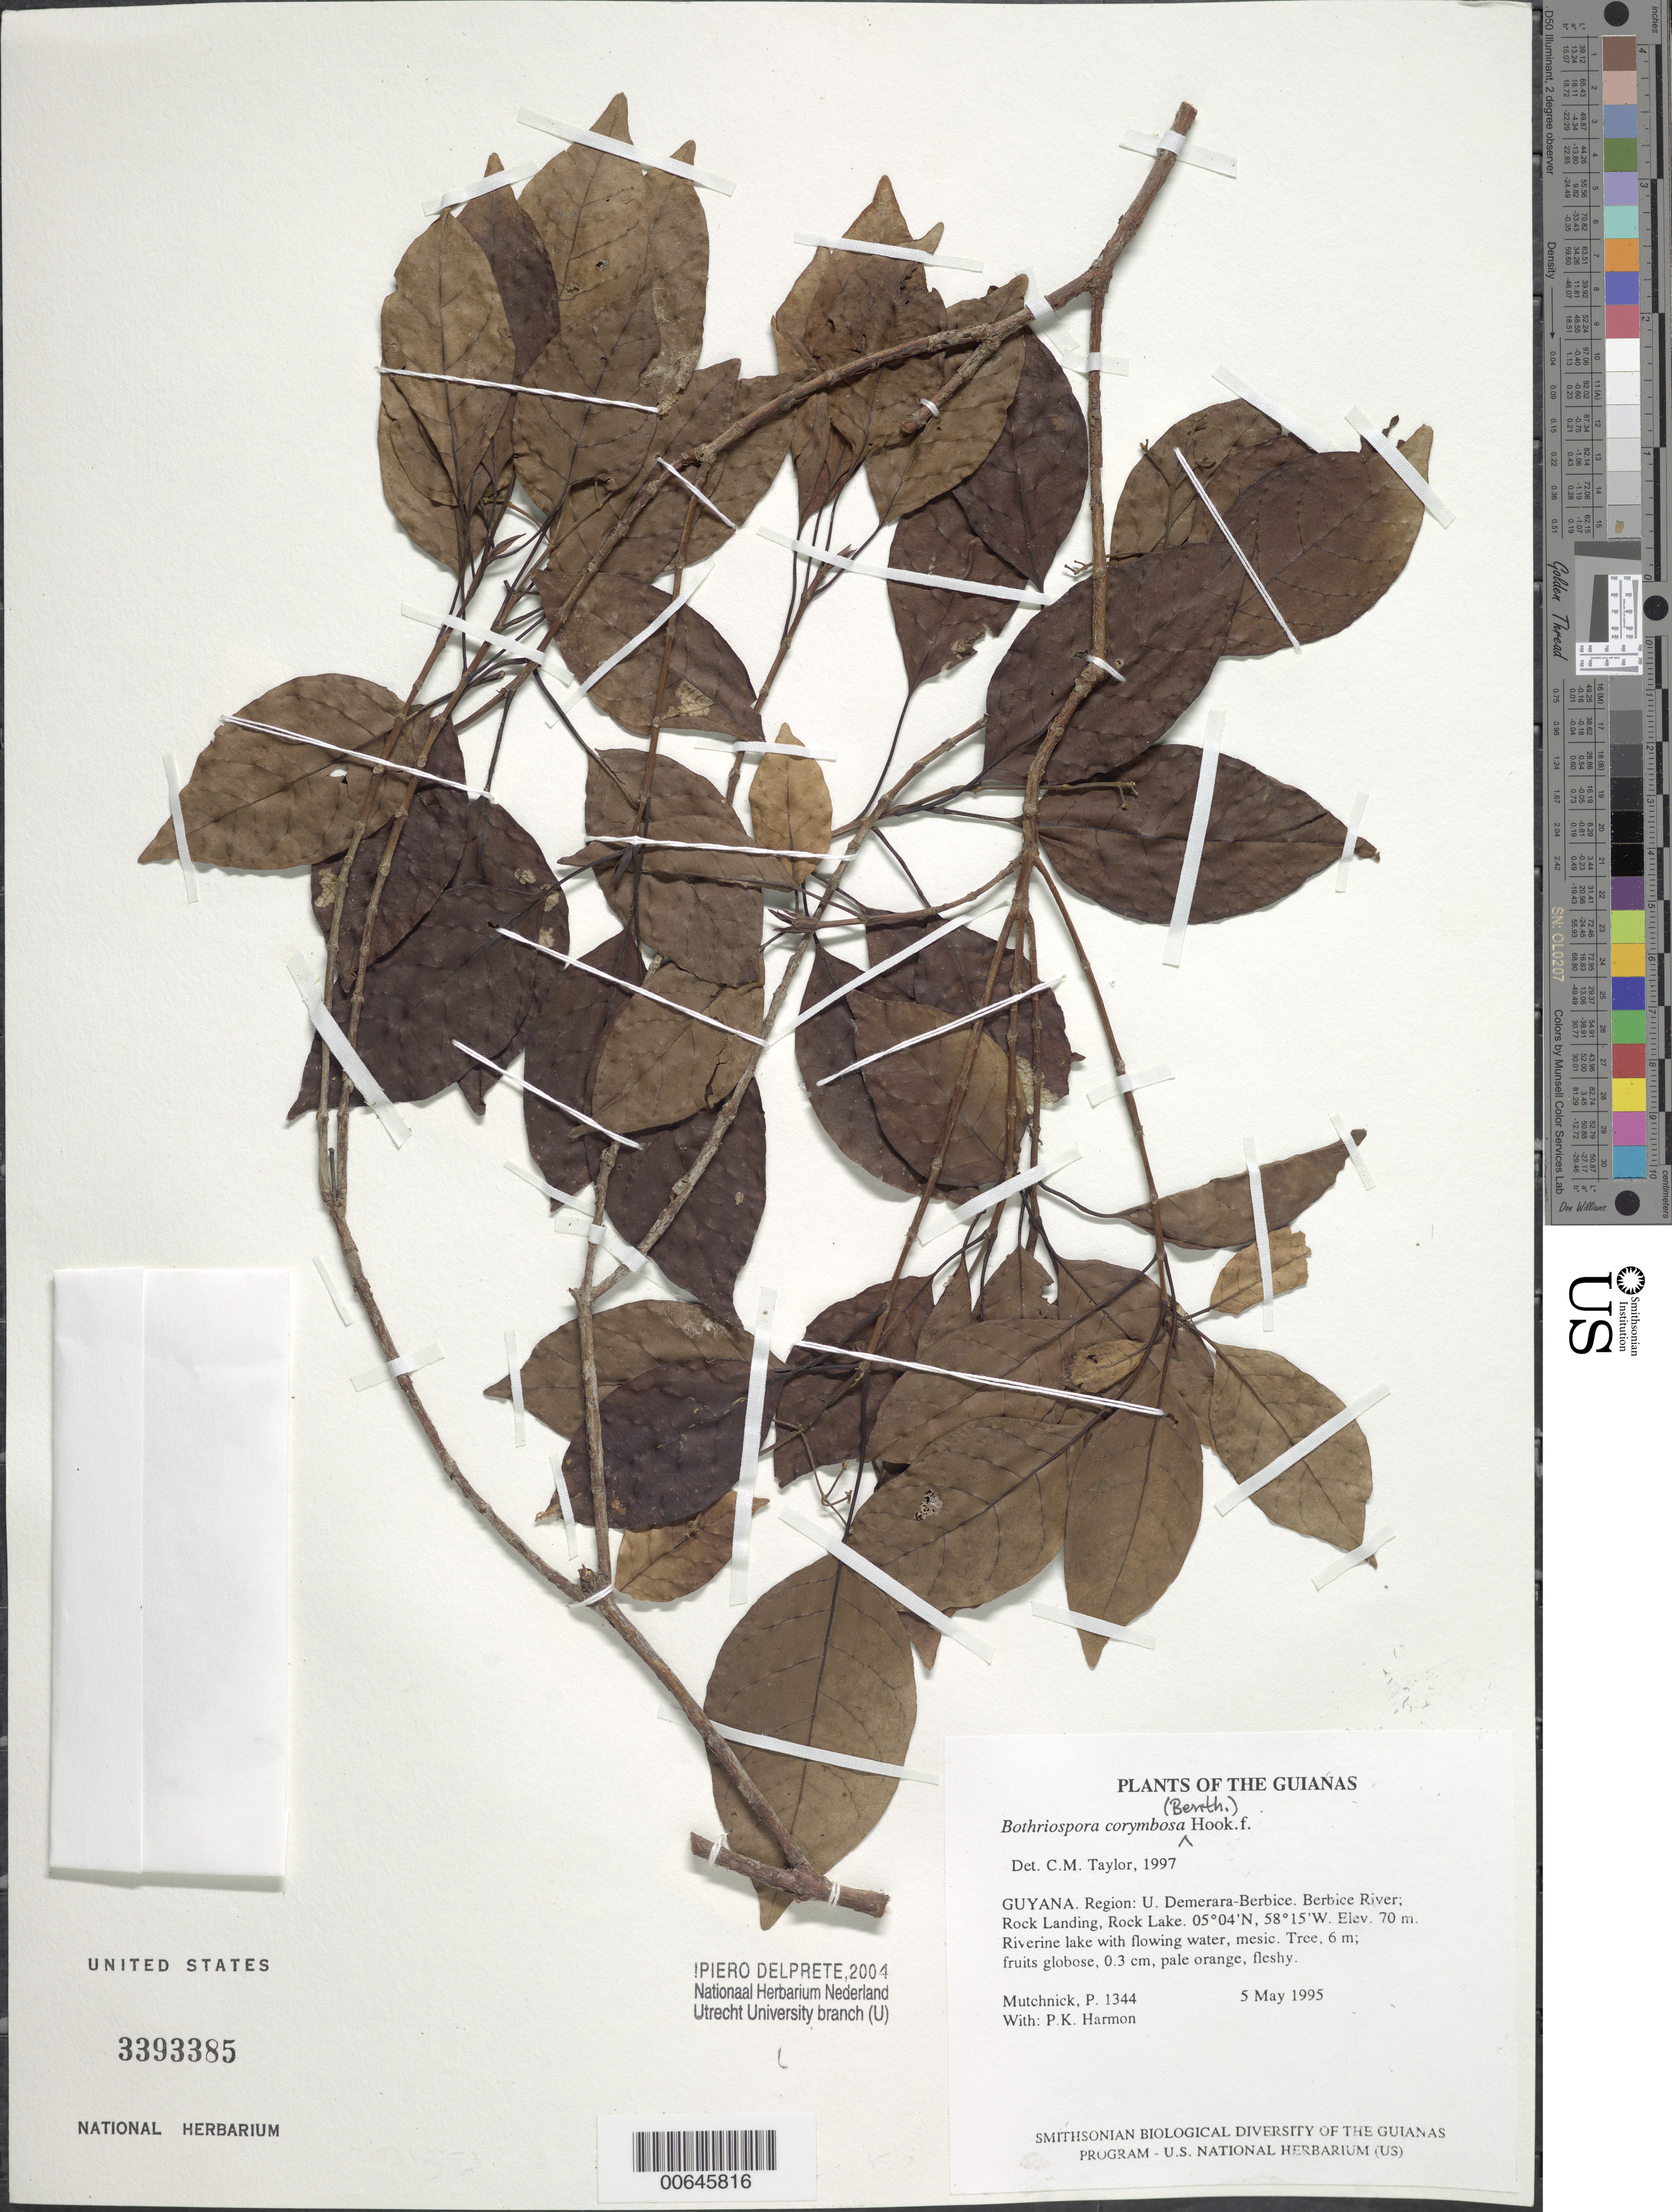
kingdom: Plantae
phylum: Tracheophyta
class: Magnoliopsida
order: Gentianales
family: Rubiaceae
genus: Bothriospora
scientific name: Bothriospora corymbosa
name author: (Benth.) Hook. f.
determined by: Taylor, Charlotte M.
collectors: P. Mutchnick & P. Harmon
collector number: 1344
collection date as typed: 5 May 1995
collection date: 1995-05-05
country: Guyana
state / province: U. Demerara-Berbice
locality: Berbice River; Rock Landing, Rock Lake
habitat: Riverine lake with flowing water, mesic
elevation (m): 70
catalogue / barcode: US 3393385